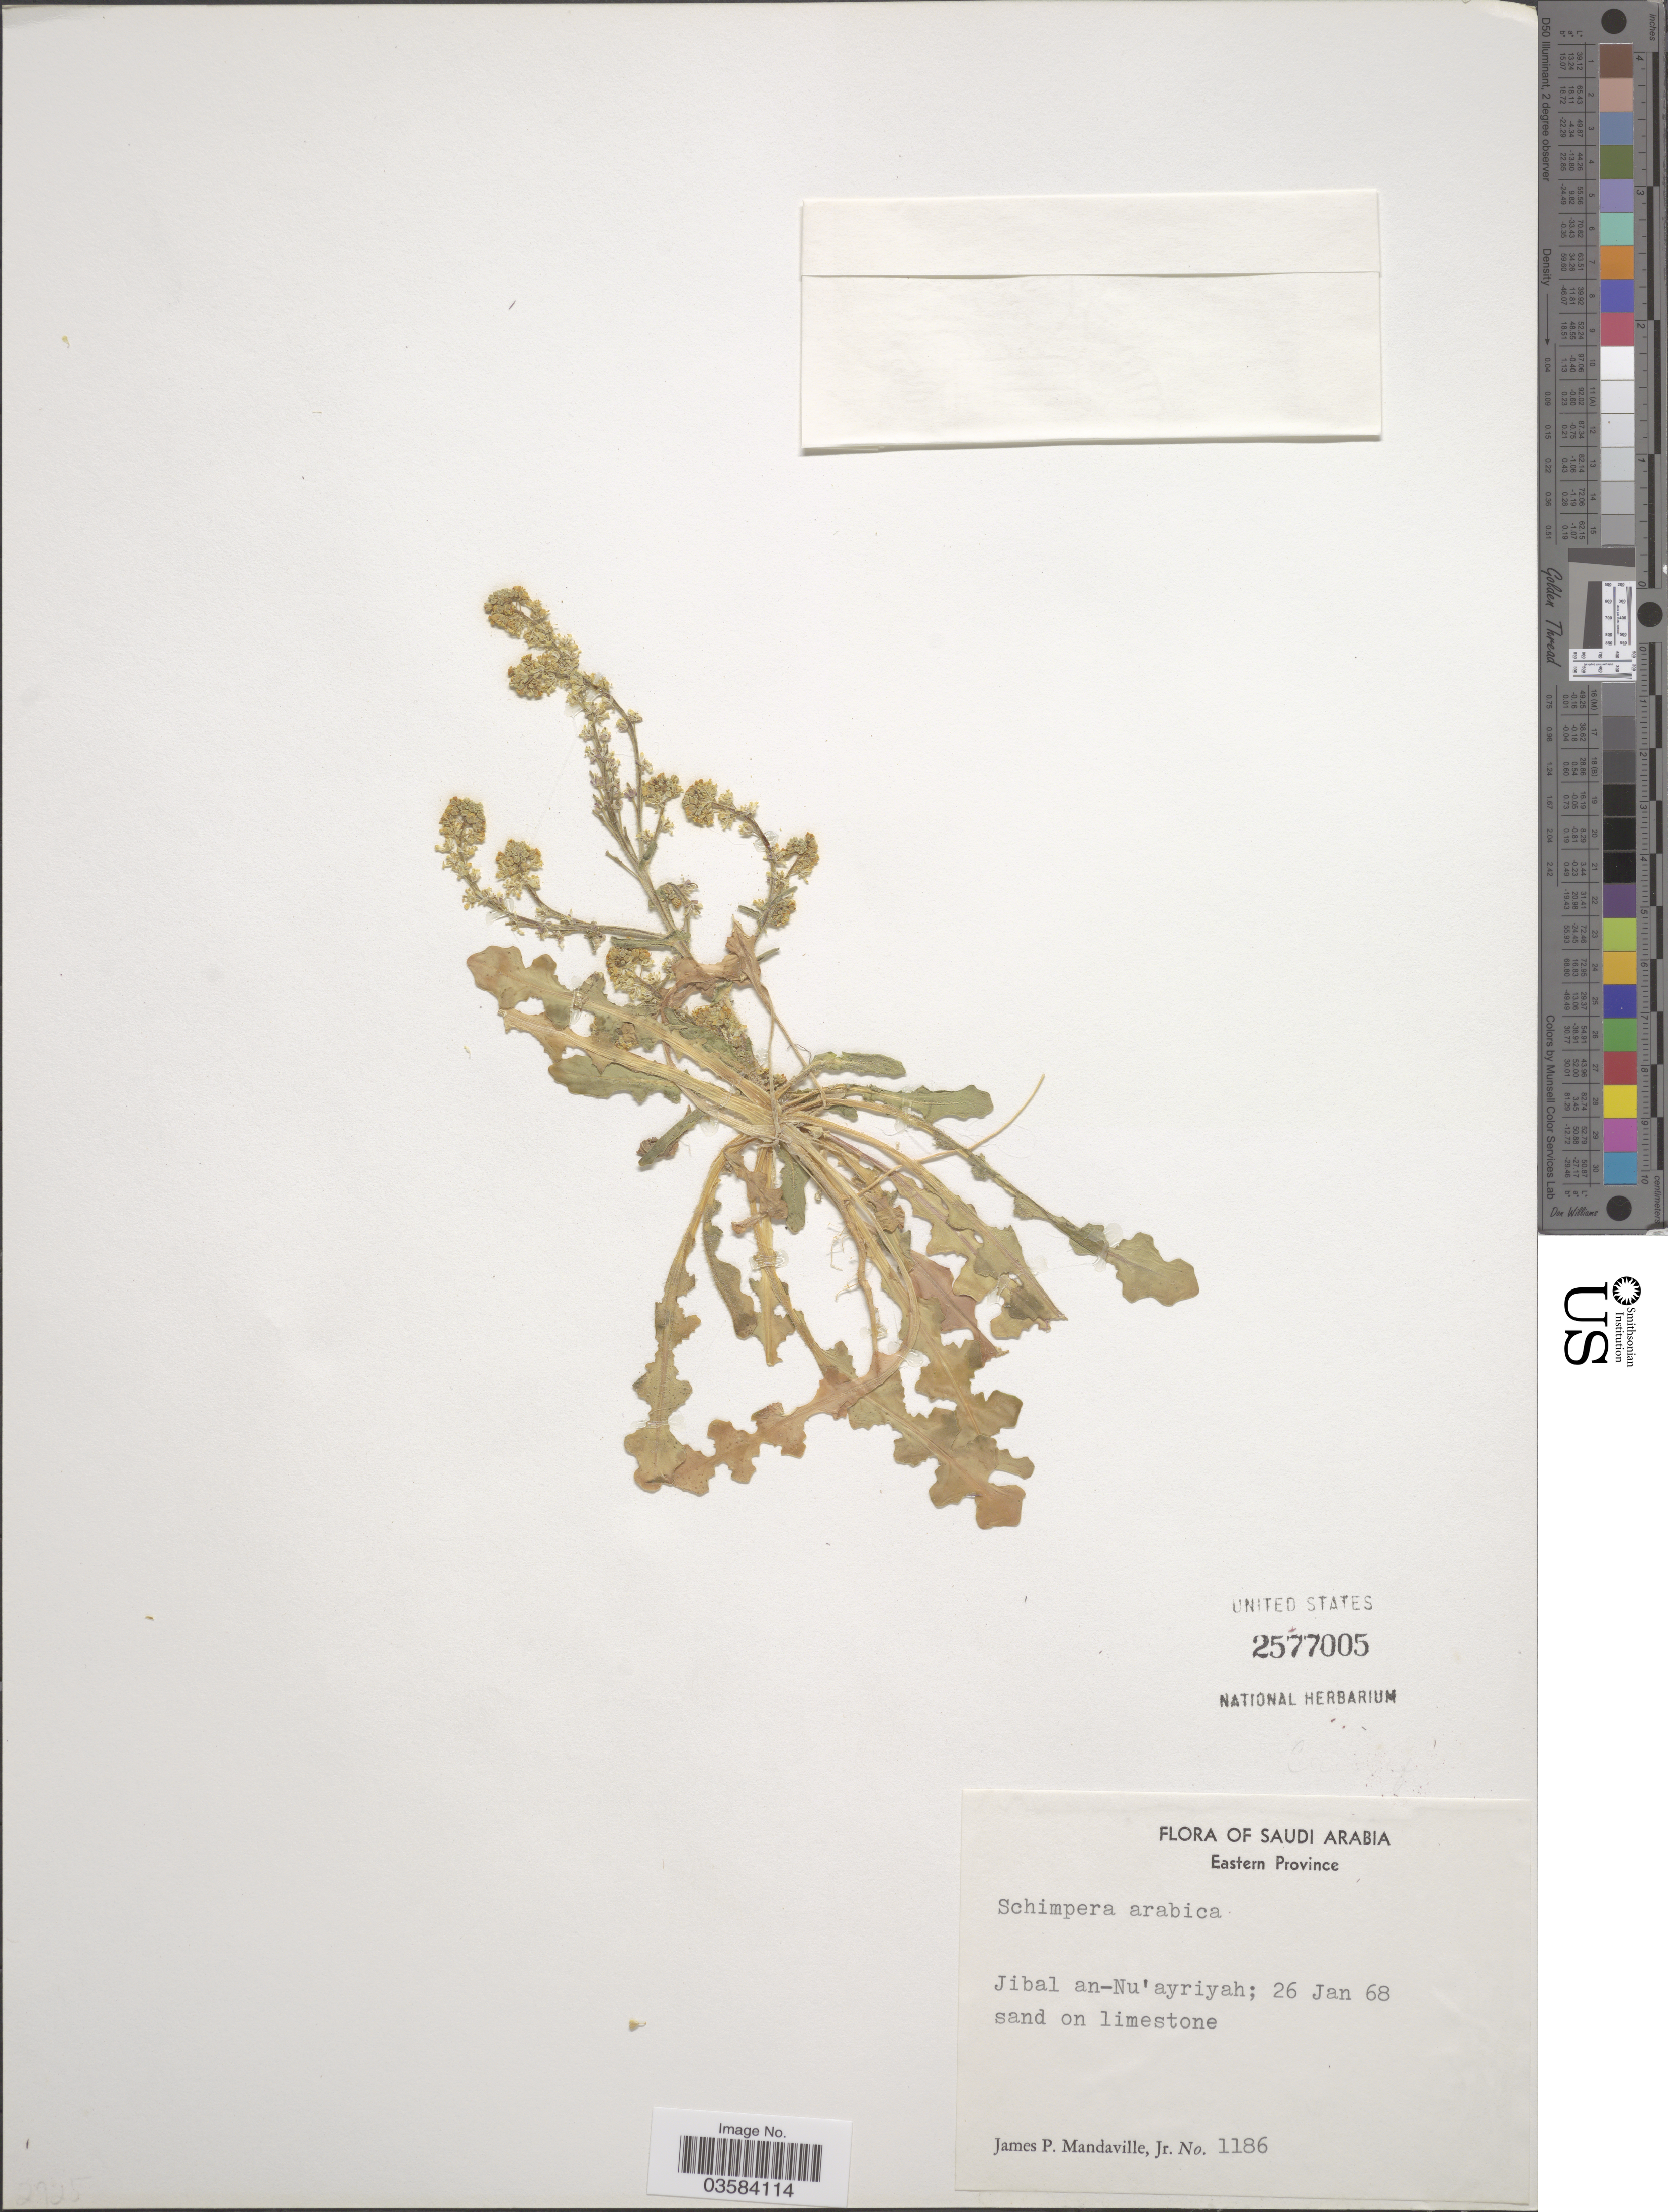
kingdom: Plantae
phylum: Tracheophyta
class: Magnoliopsida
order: Brassicales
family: Brassicaceae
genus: Schimpera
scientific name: Schimpera arabica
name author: Hochst. & Steud.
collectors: J. Mandaville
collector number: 1186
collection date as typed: Transcribed d/m/y: 26/1/68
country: Saudi Arabia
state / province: Ash Sharqiyah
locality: Eastern Province. Jibal an-Nu'ayriyah.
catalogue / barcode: US 2577005